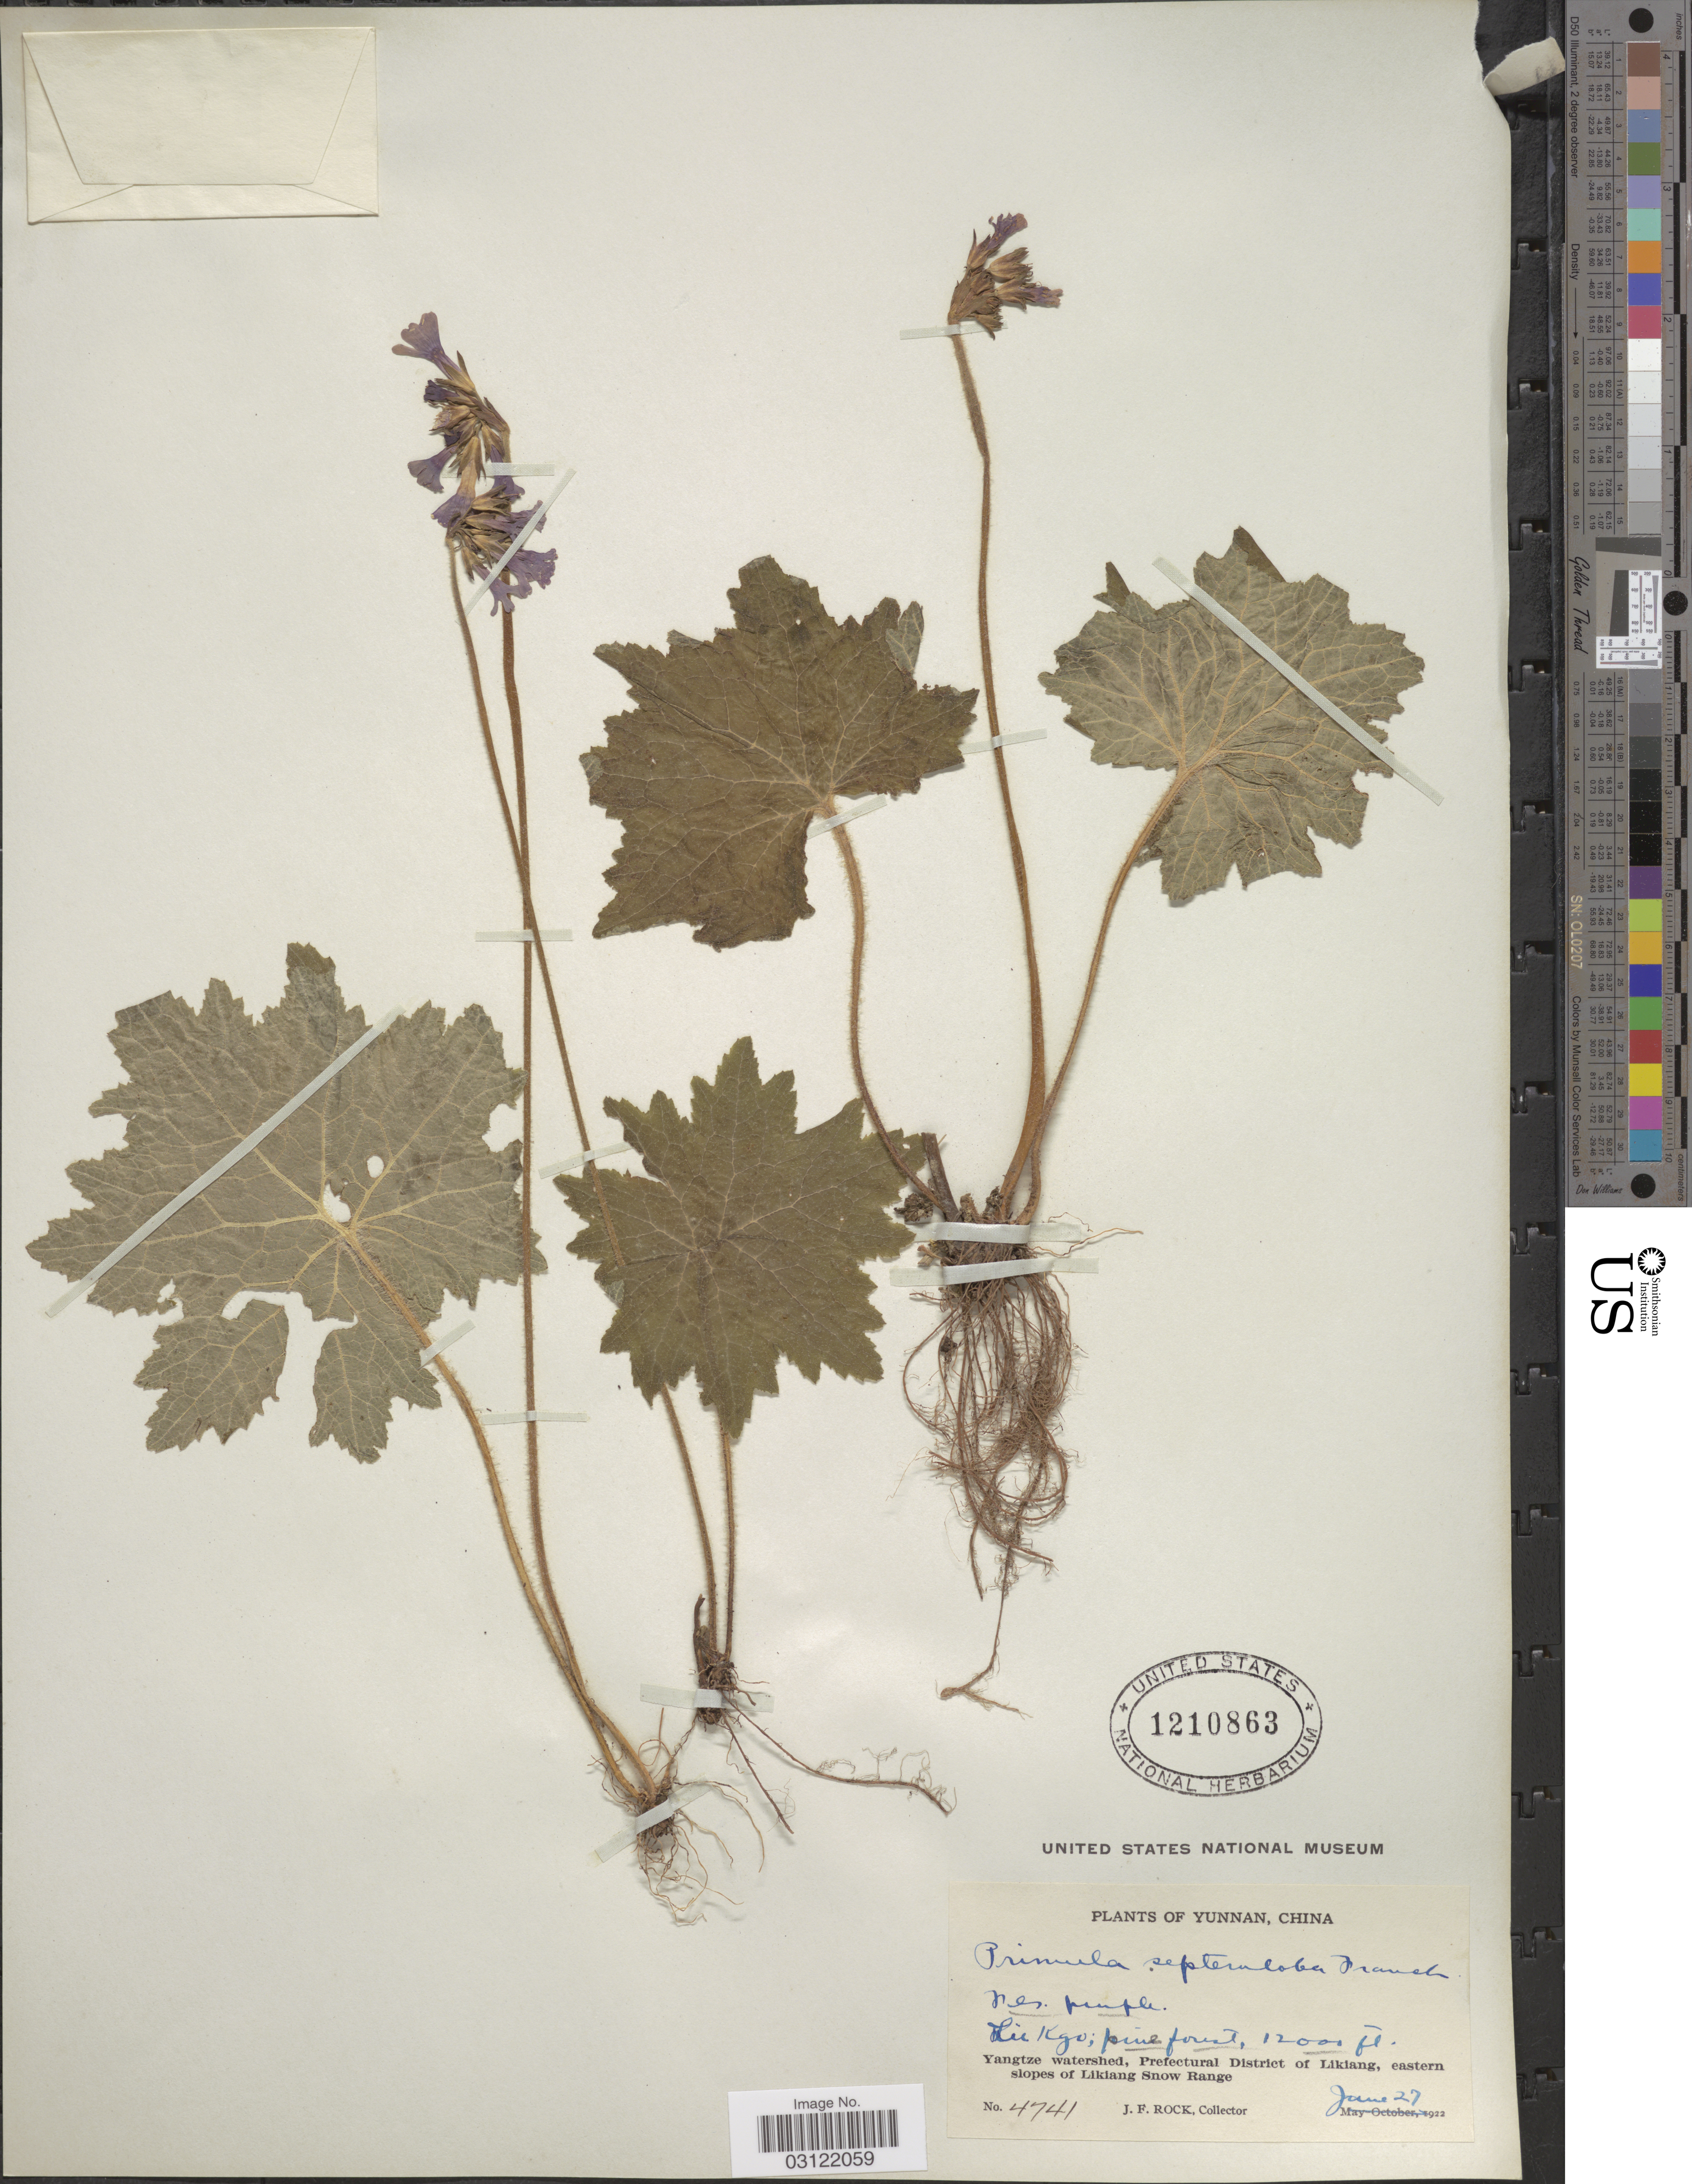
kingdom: Plantae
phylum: Tracheophyta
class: Magnoliopsida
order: Ericales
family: Primulaceae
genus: Primula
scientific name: Primula septemloba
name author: Franch.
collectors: J. Rock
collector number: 4741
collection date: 1922-06-27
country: China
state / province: Yunnan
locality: Lii Kgo; Pine Forest Yangtze watershed, Prefectural District of Likiang, eastern slopes of Likiang Snow Range.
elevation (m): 3658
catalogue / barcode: US 1210863